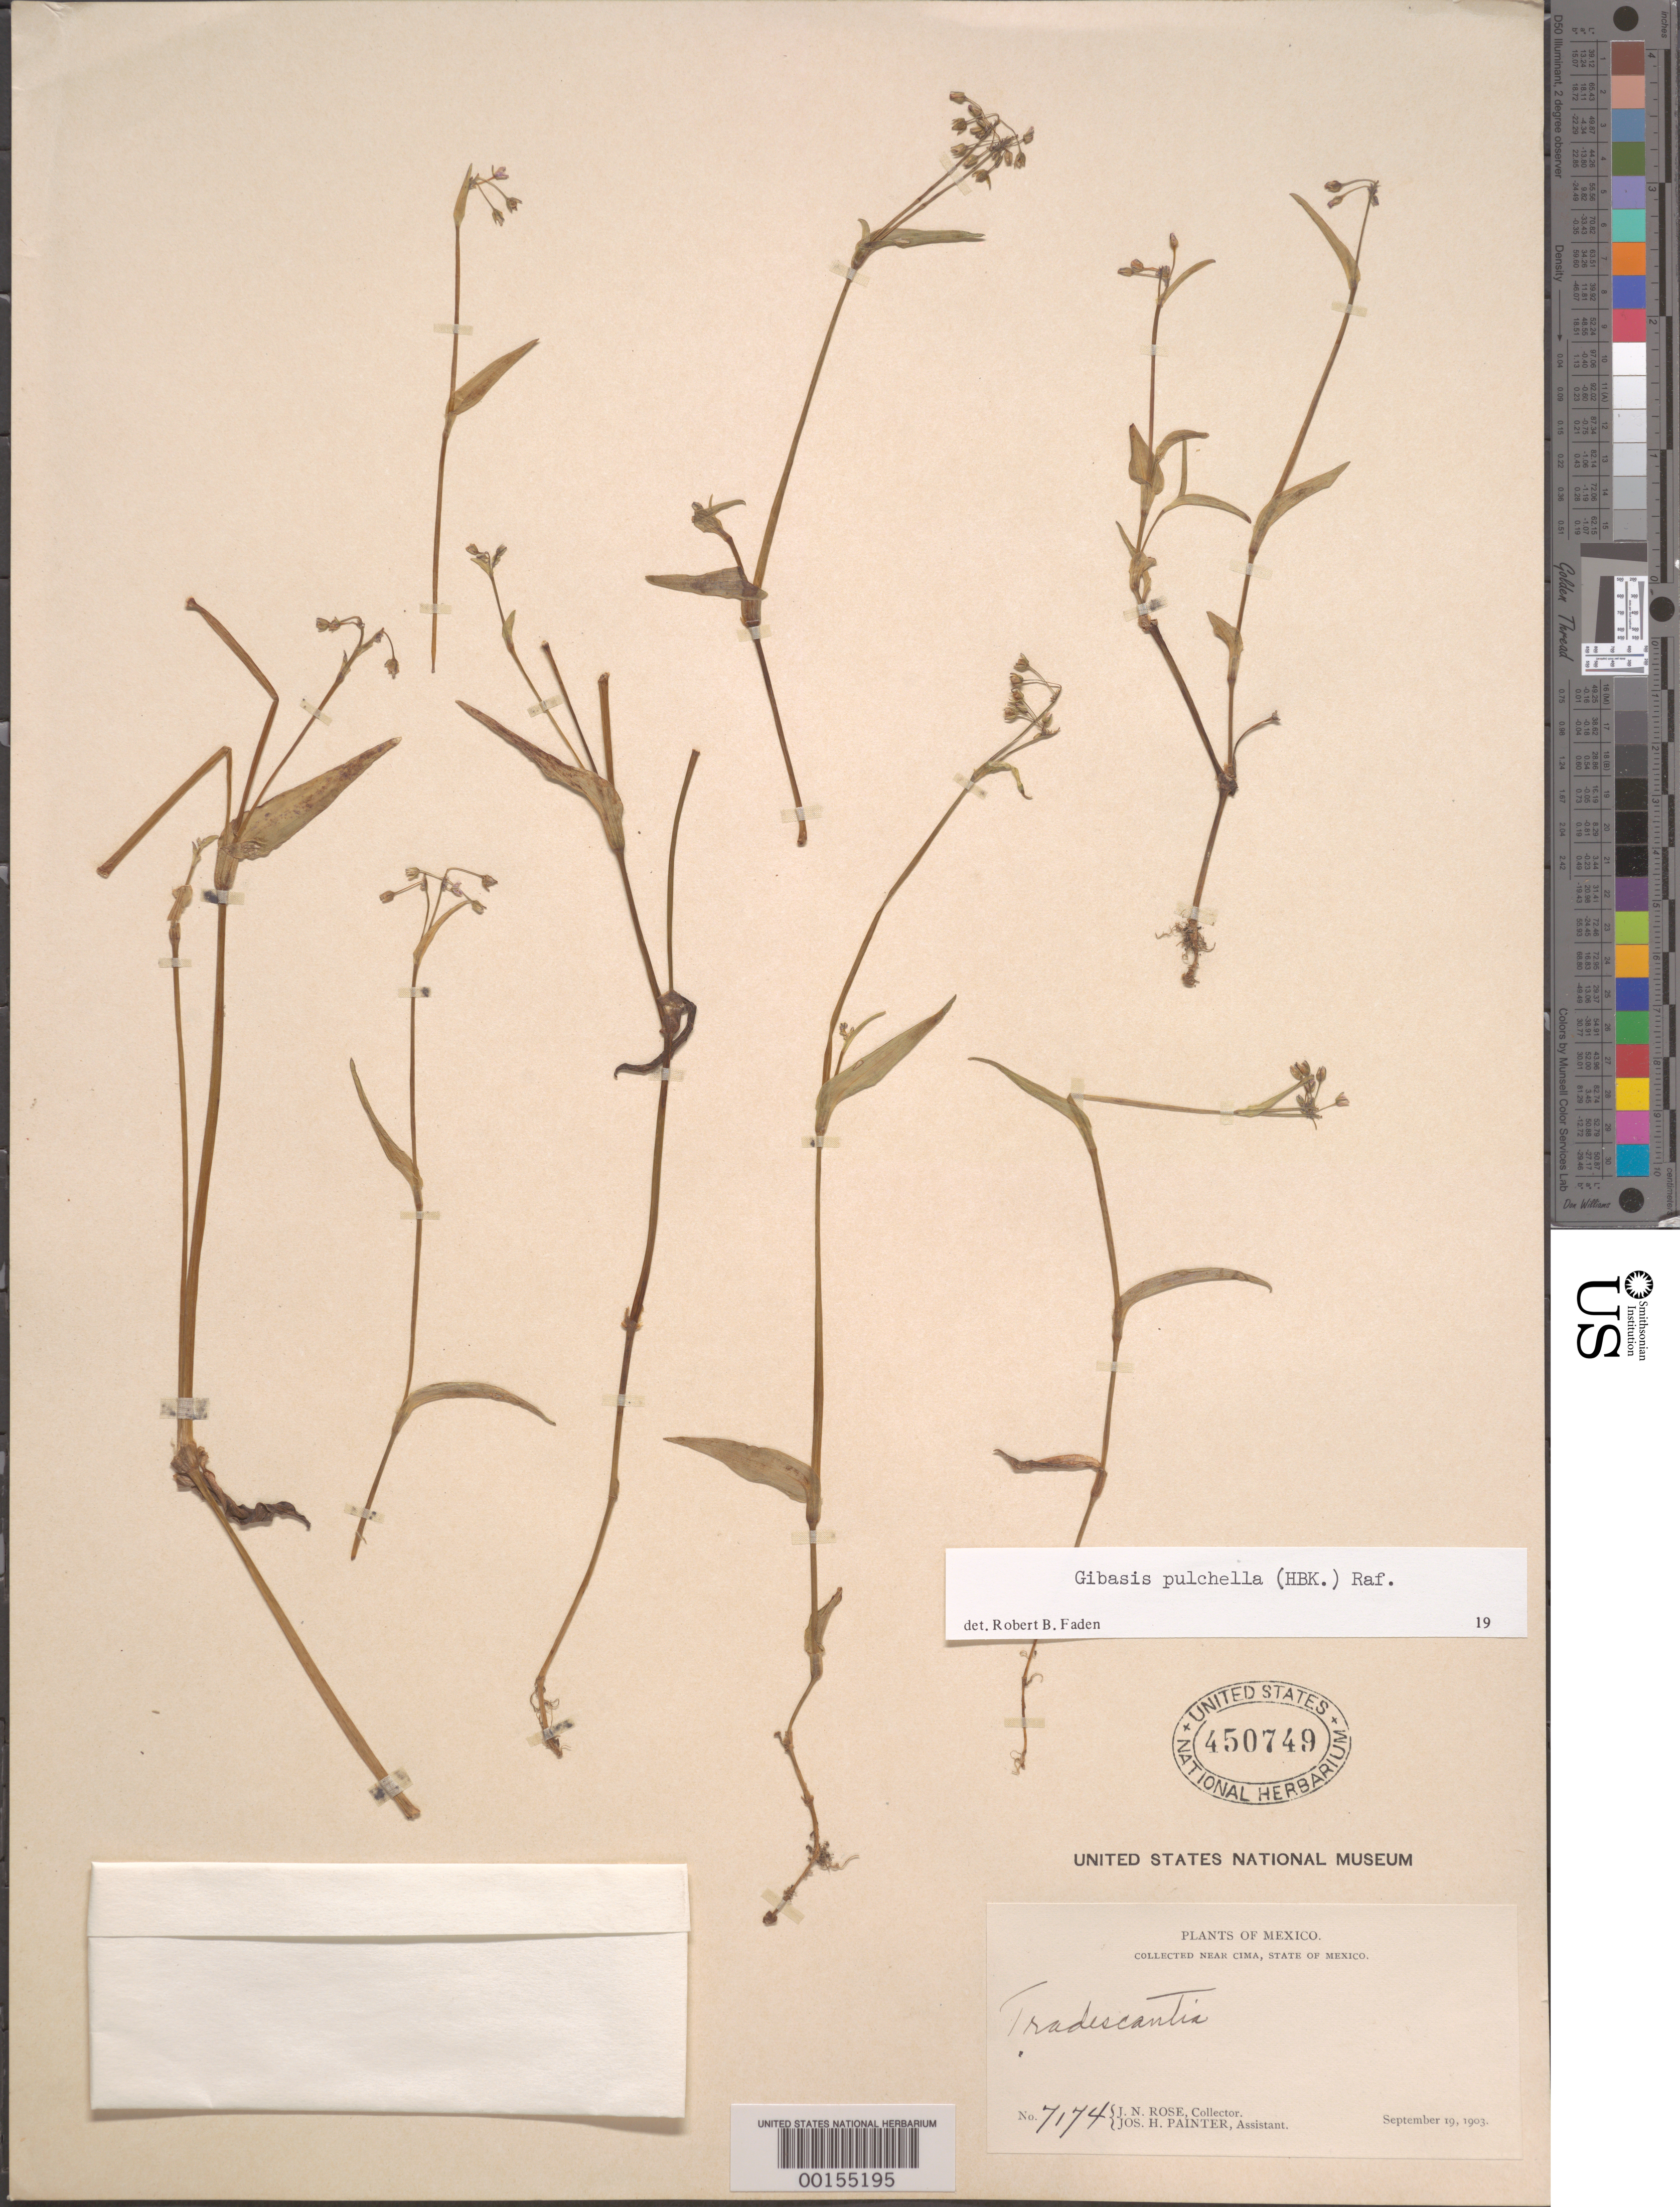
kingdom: Plantae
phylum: Tracheophyta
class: Liliopsida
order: Commelinales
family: Commelinaceae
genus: Gibasis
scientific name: Gibasis pulchella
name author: (Kunth) Raf.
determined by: Faden, Robert B., (US), Smithsonian Institution - National Museum of Natural History (UNITED STATES)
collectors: J. N. Rose & J. H. Painter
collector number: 7174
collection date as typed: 19 Sep 1903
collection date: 1903-09-19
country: Mexico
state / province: México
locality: Near Cima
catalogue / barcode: US 450749